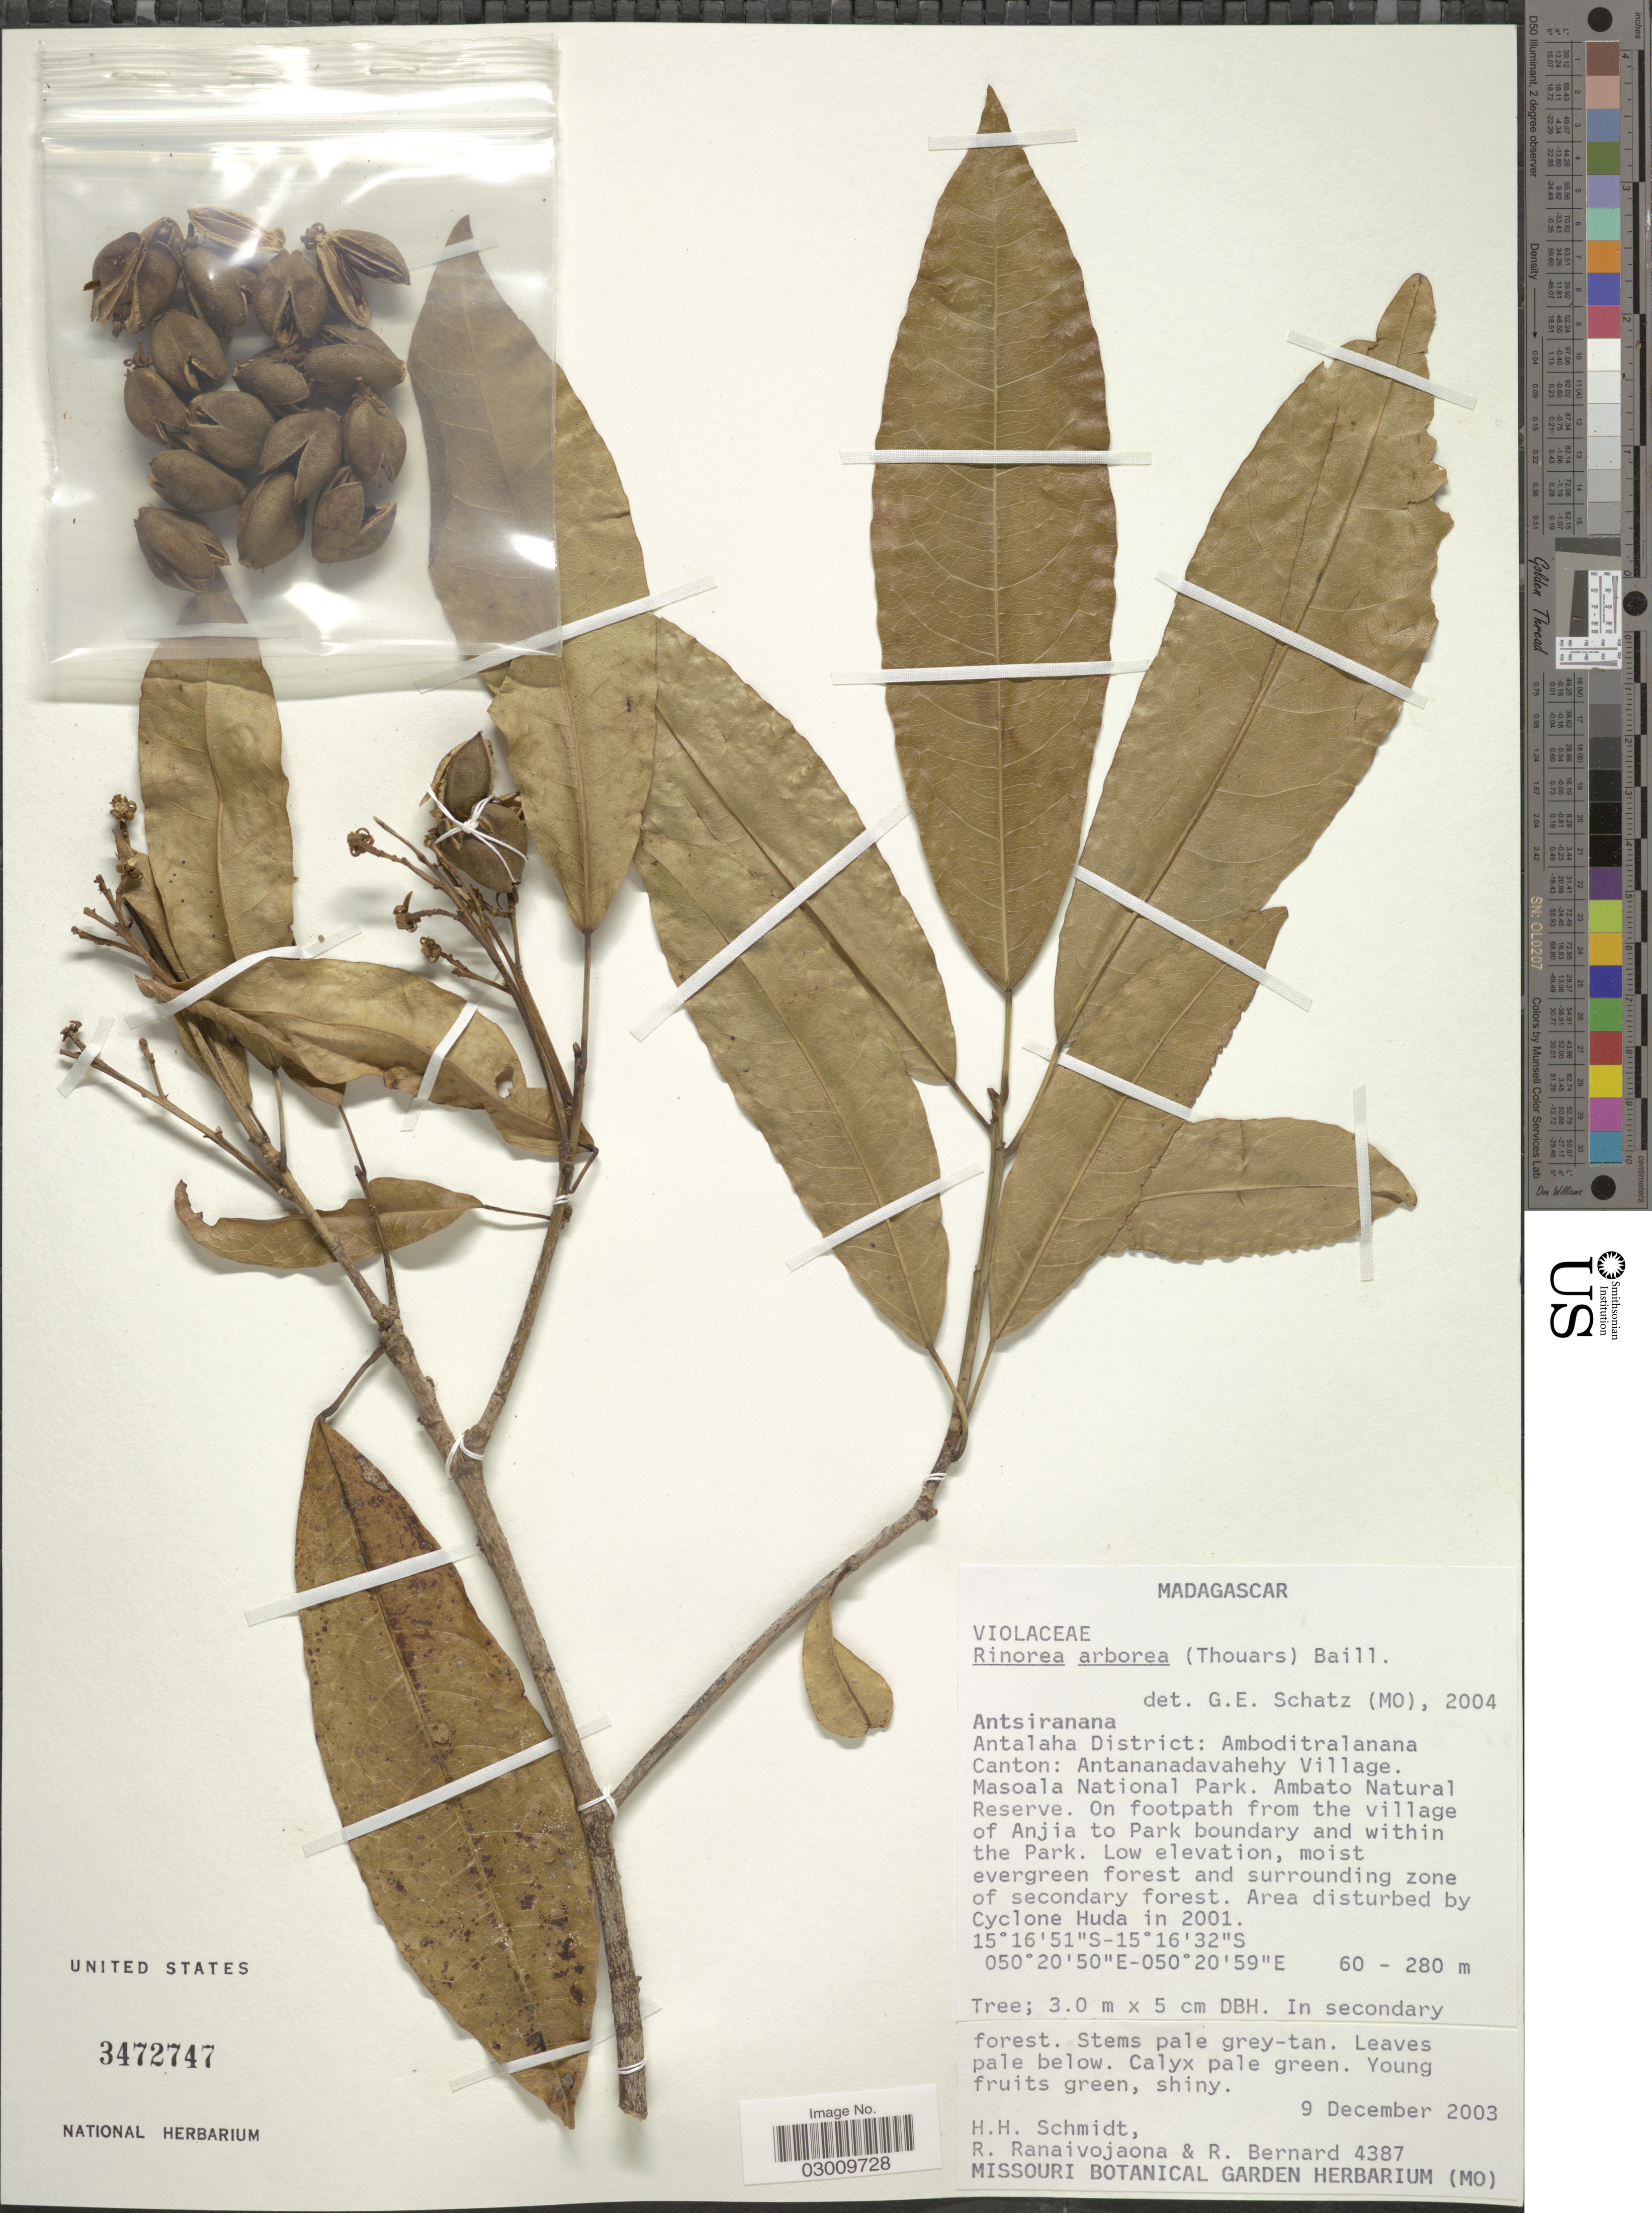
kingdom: Plantae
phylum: Tracheophyta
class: Magnoliopsida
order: Malpighiales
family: Violaceae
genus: Rinorea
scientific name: Rinorea arborea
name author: (Thouars) Baill.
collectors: H. H. Schmidt, R. Ranaivojaona & R. Bernard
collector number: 4387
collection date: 2003-12-09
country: Madagascar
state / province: Sava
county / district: Antalaha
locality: Antalaha District: Amboditralanana Canton: Antananadavahehy Village. Masoala National Park. Ambato Natural Reserve. On footpath from the village of Anjia to Park boundary and within the Park.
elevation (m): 60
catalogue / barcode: US 3472747